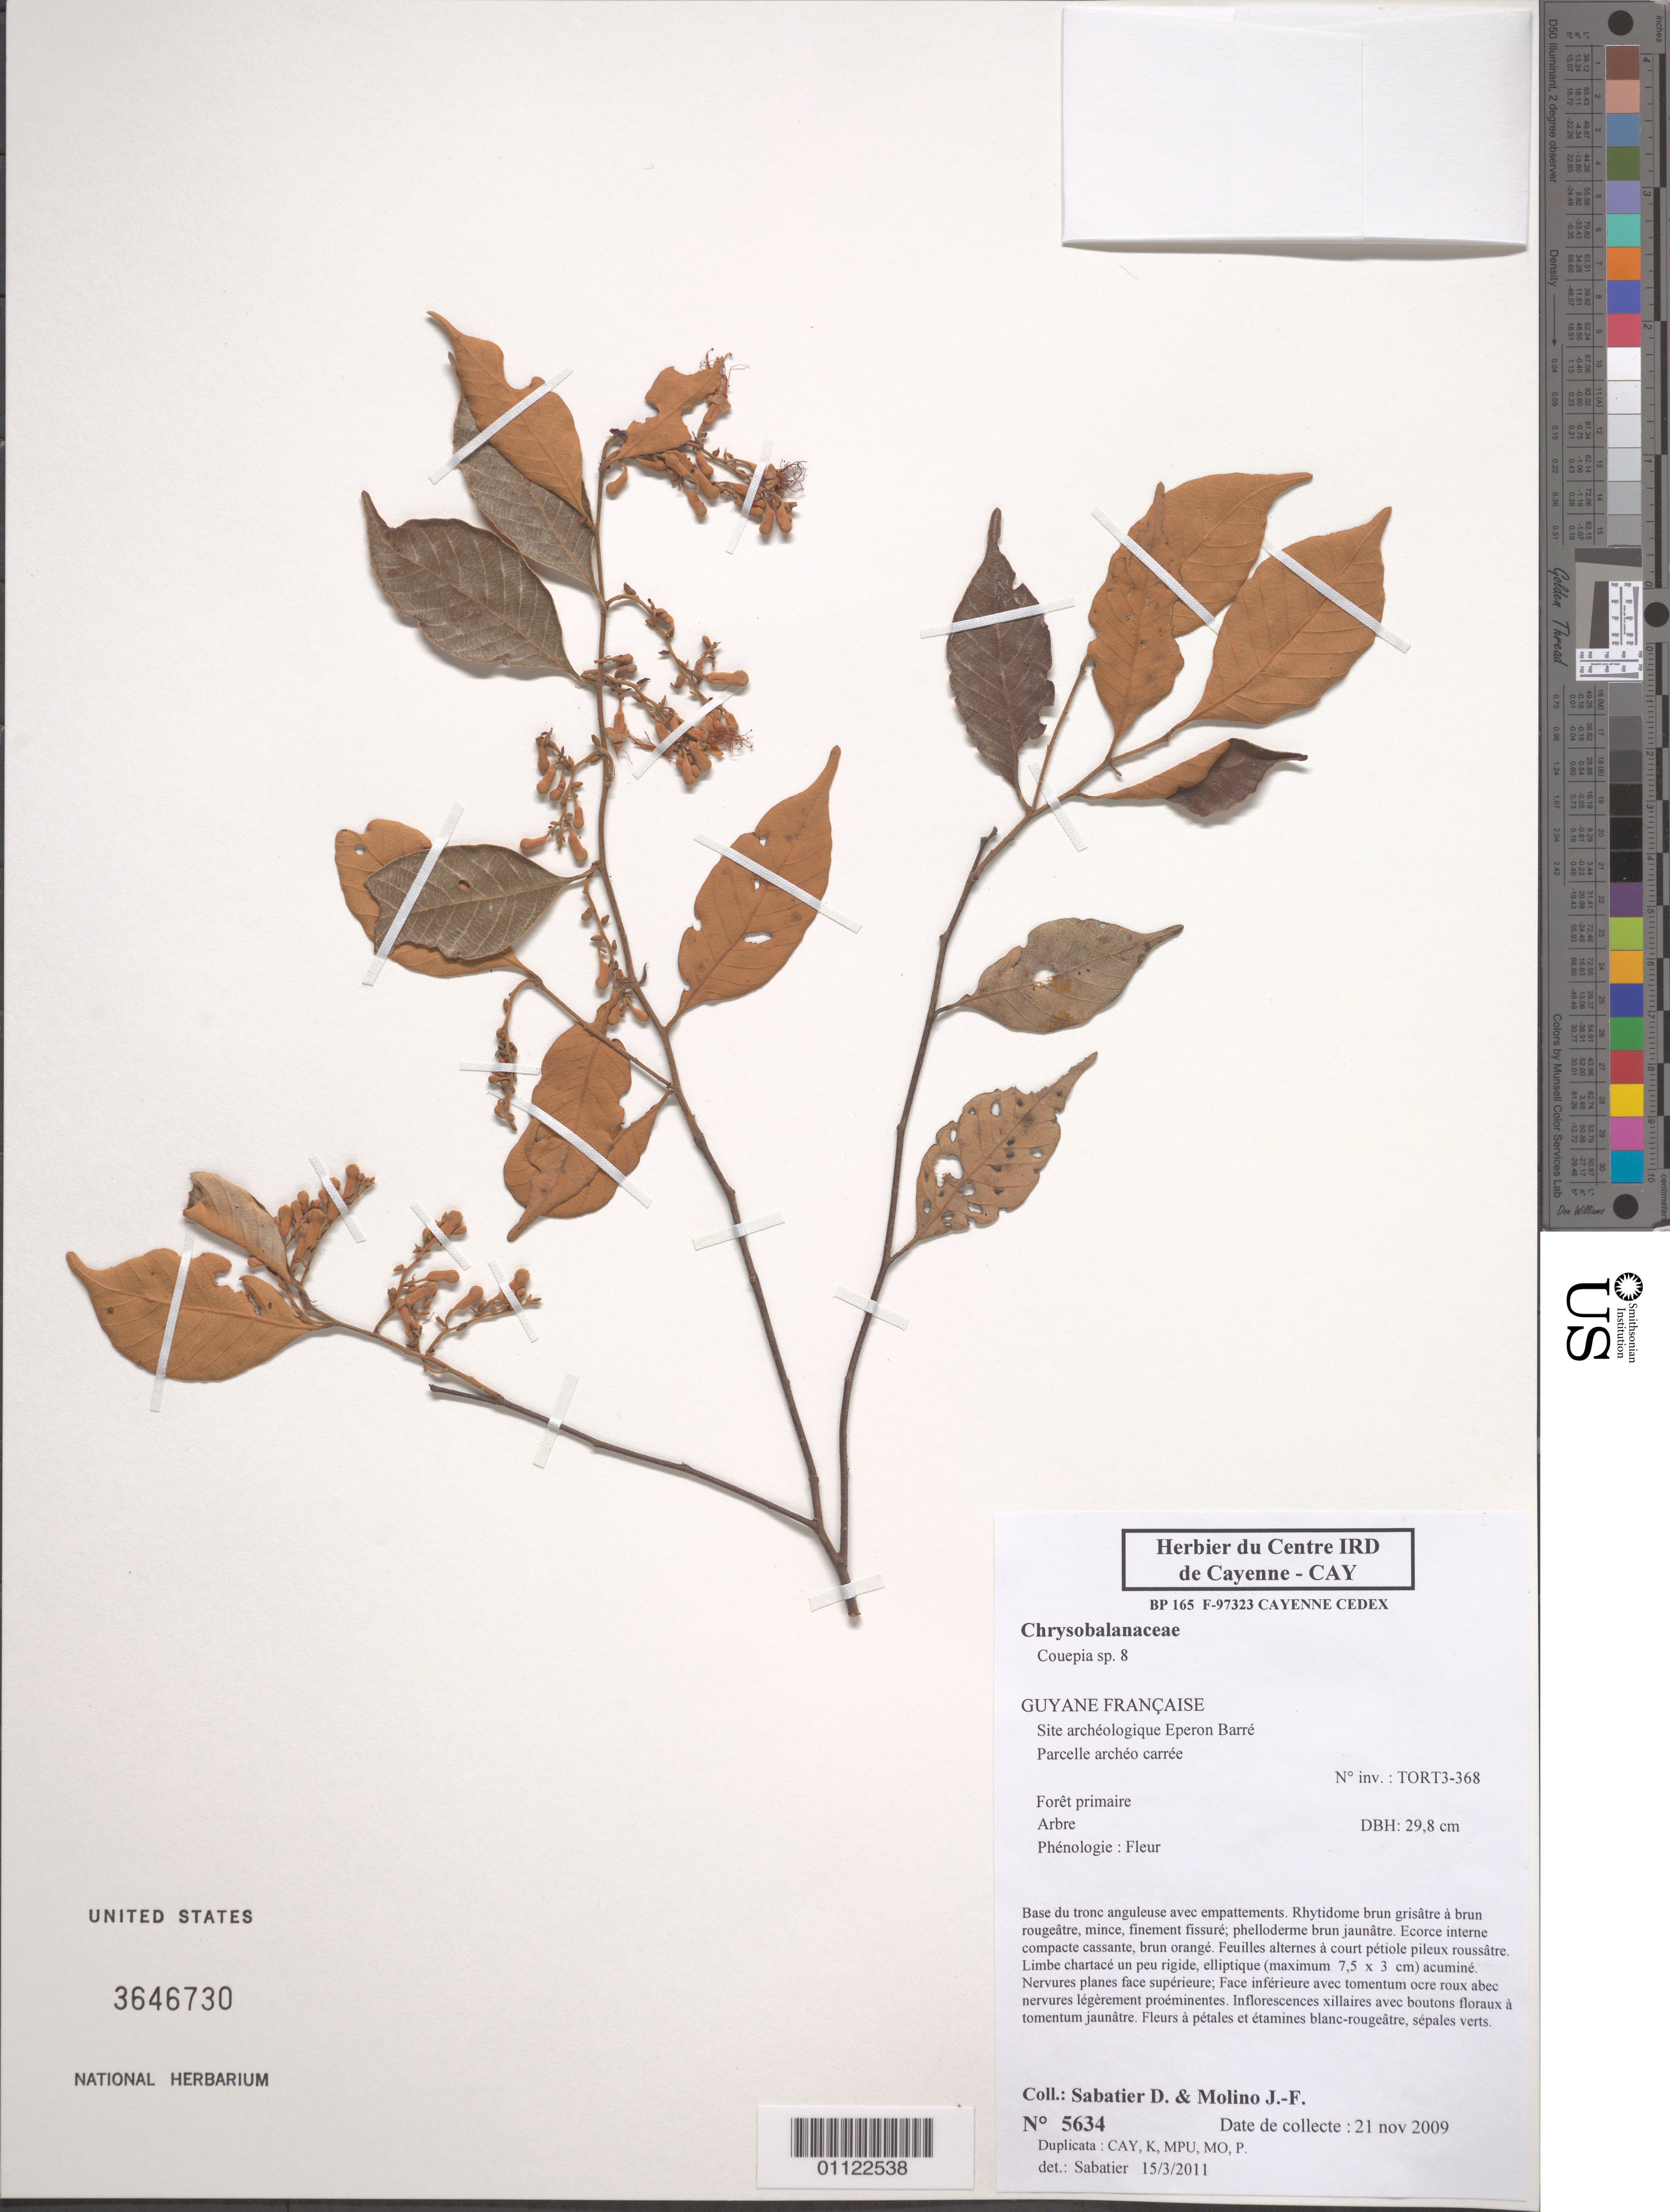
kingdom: Plantae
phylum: Tracheophyta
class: Magnoliopsida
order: Malpighiales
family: Chrysobalanaceae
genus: Couepia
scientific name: Couepia sp.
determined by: Sabatier, D.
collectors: D. Sabatier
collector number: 5634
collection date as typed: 21-Nov-09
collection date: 2009-11-21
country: French Guiana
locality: Site archeologique Eperon Barré, parcelle archeo carrée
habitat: Foret primaire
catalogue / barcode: US 3646730